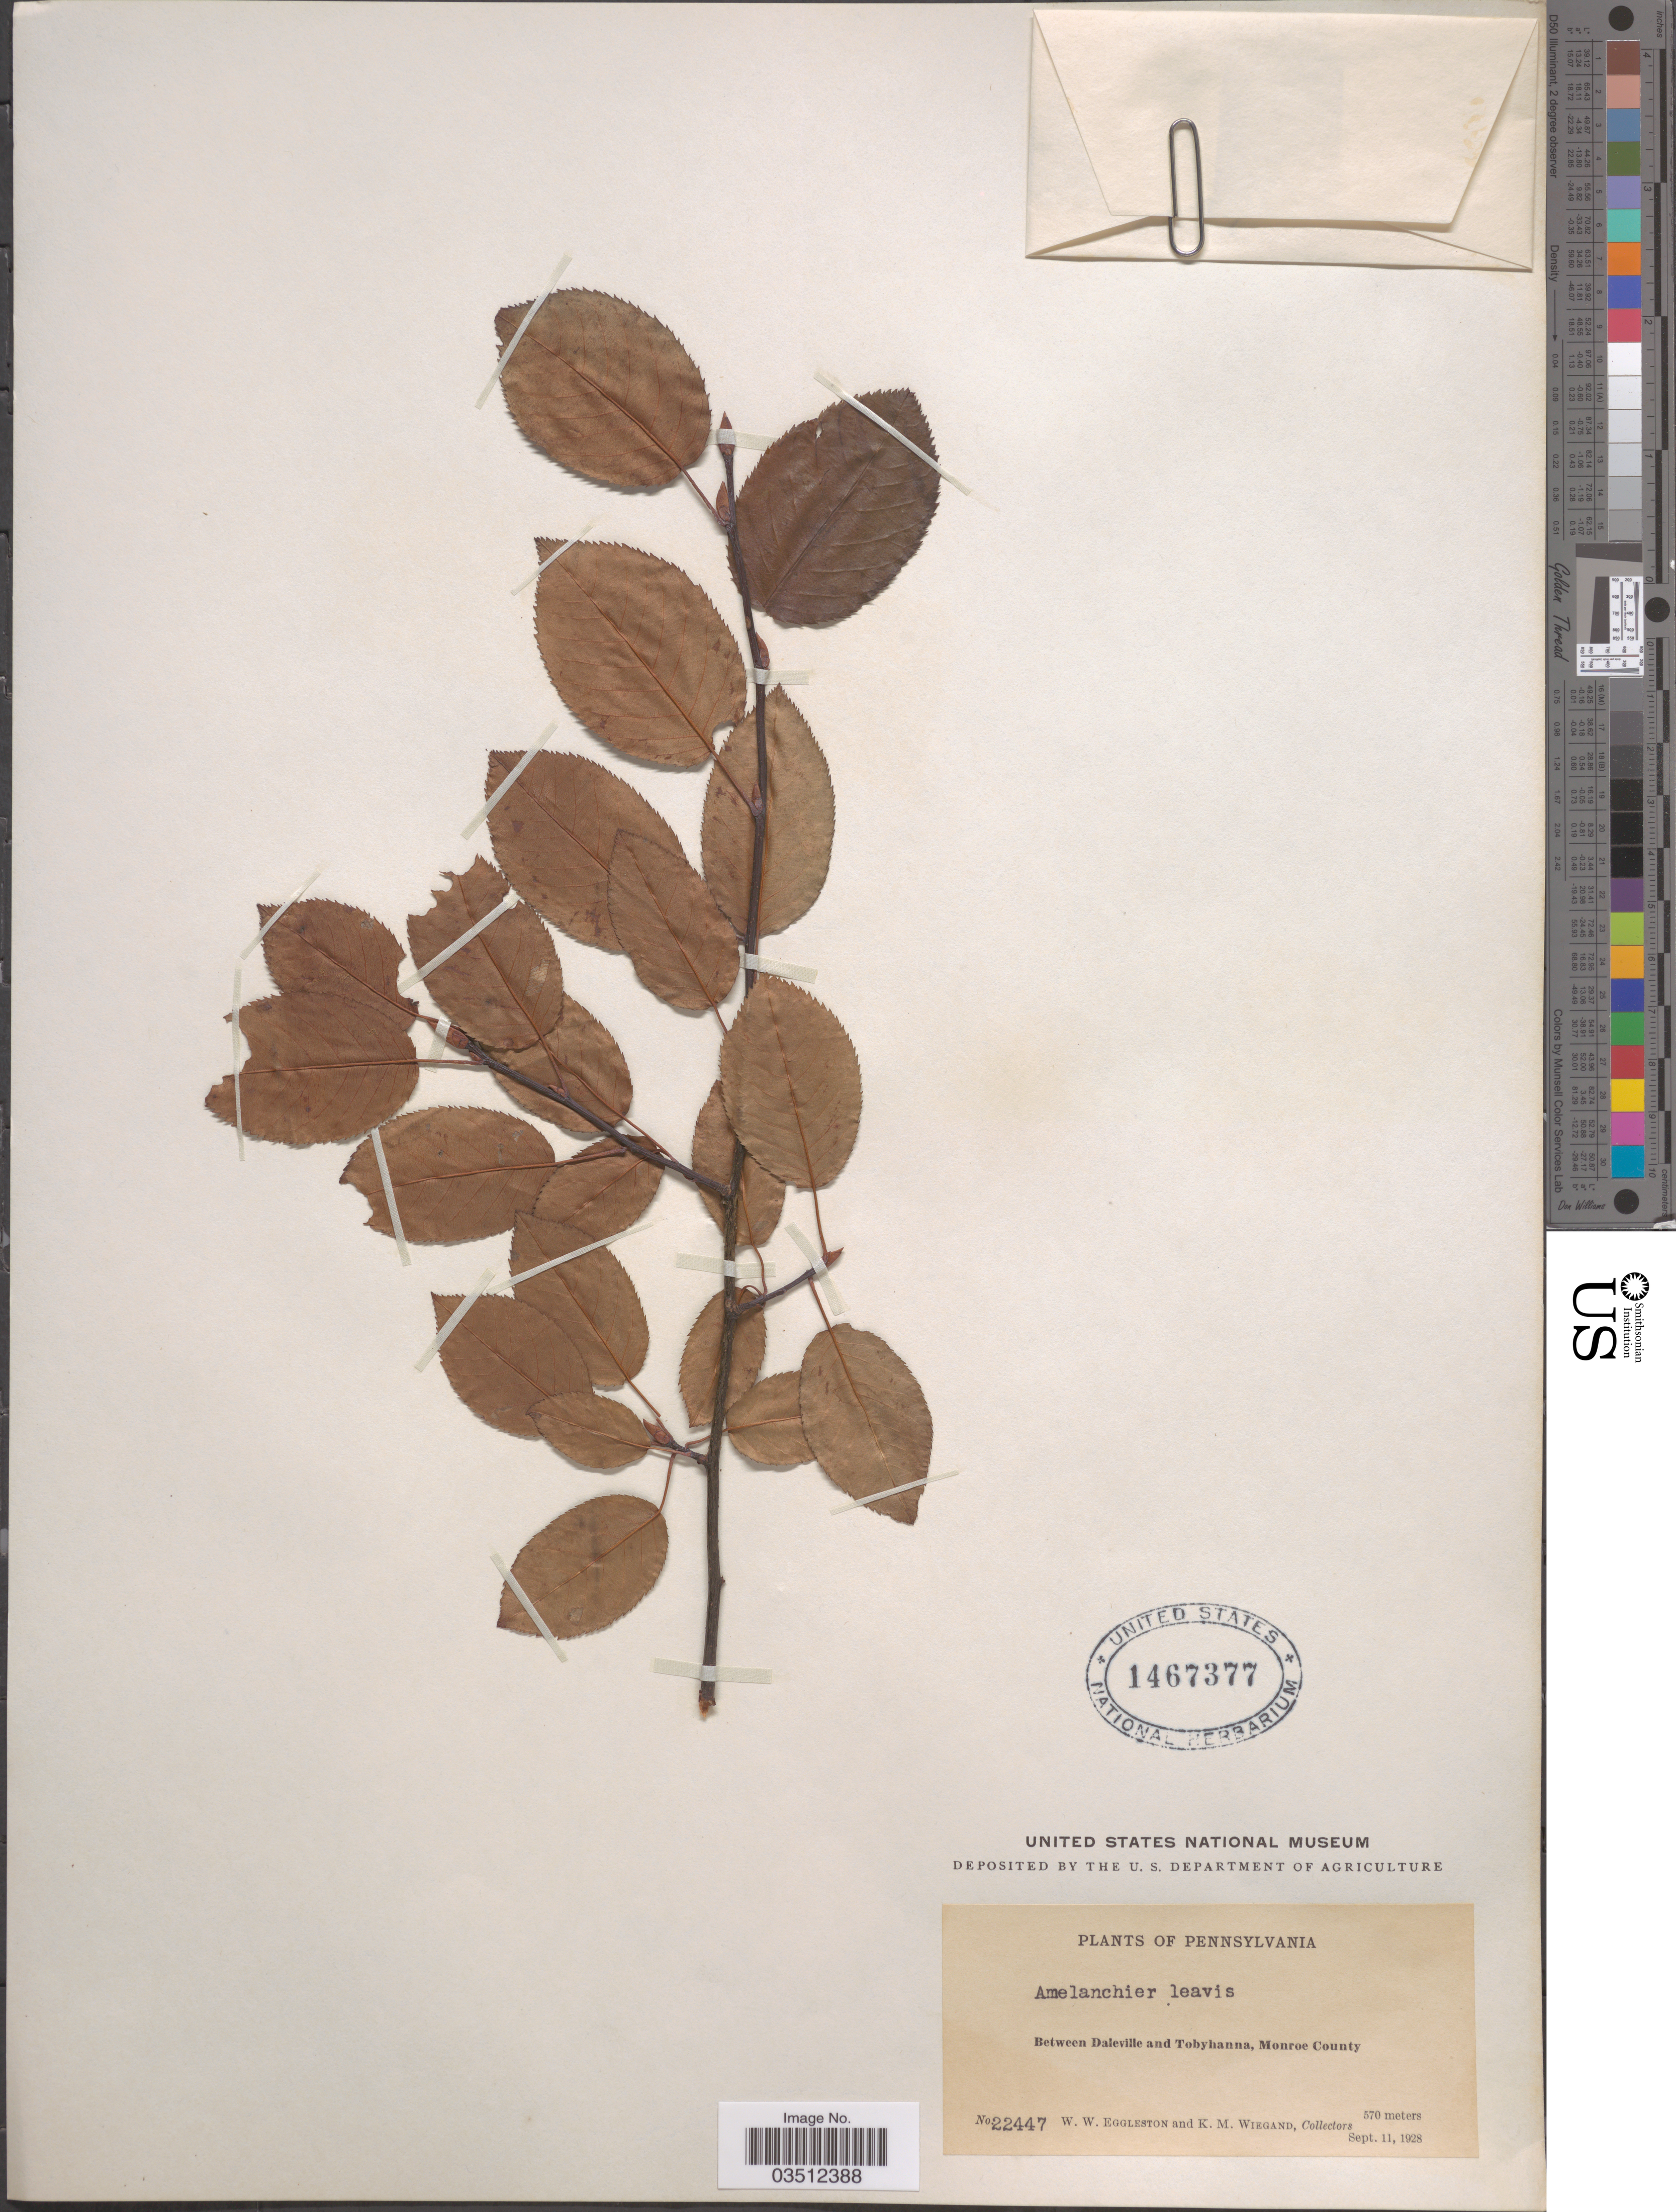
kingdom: Plantae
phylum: Tracheophyta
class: Magnoliopsida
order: Rosales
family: Rosaceae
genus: Amelanchier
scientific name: Amelanchier laevis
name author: Wiegand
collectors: W. W. Eggleston & K. M. Wiegand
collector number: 22447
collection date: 1928-09-11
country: United States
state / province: Pennsylvania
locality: Between Daleville and Tobyhanna, Monroe County.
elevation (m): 570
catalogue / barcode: US 1467377